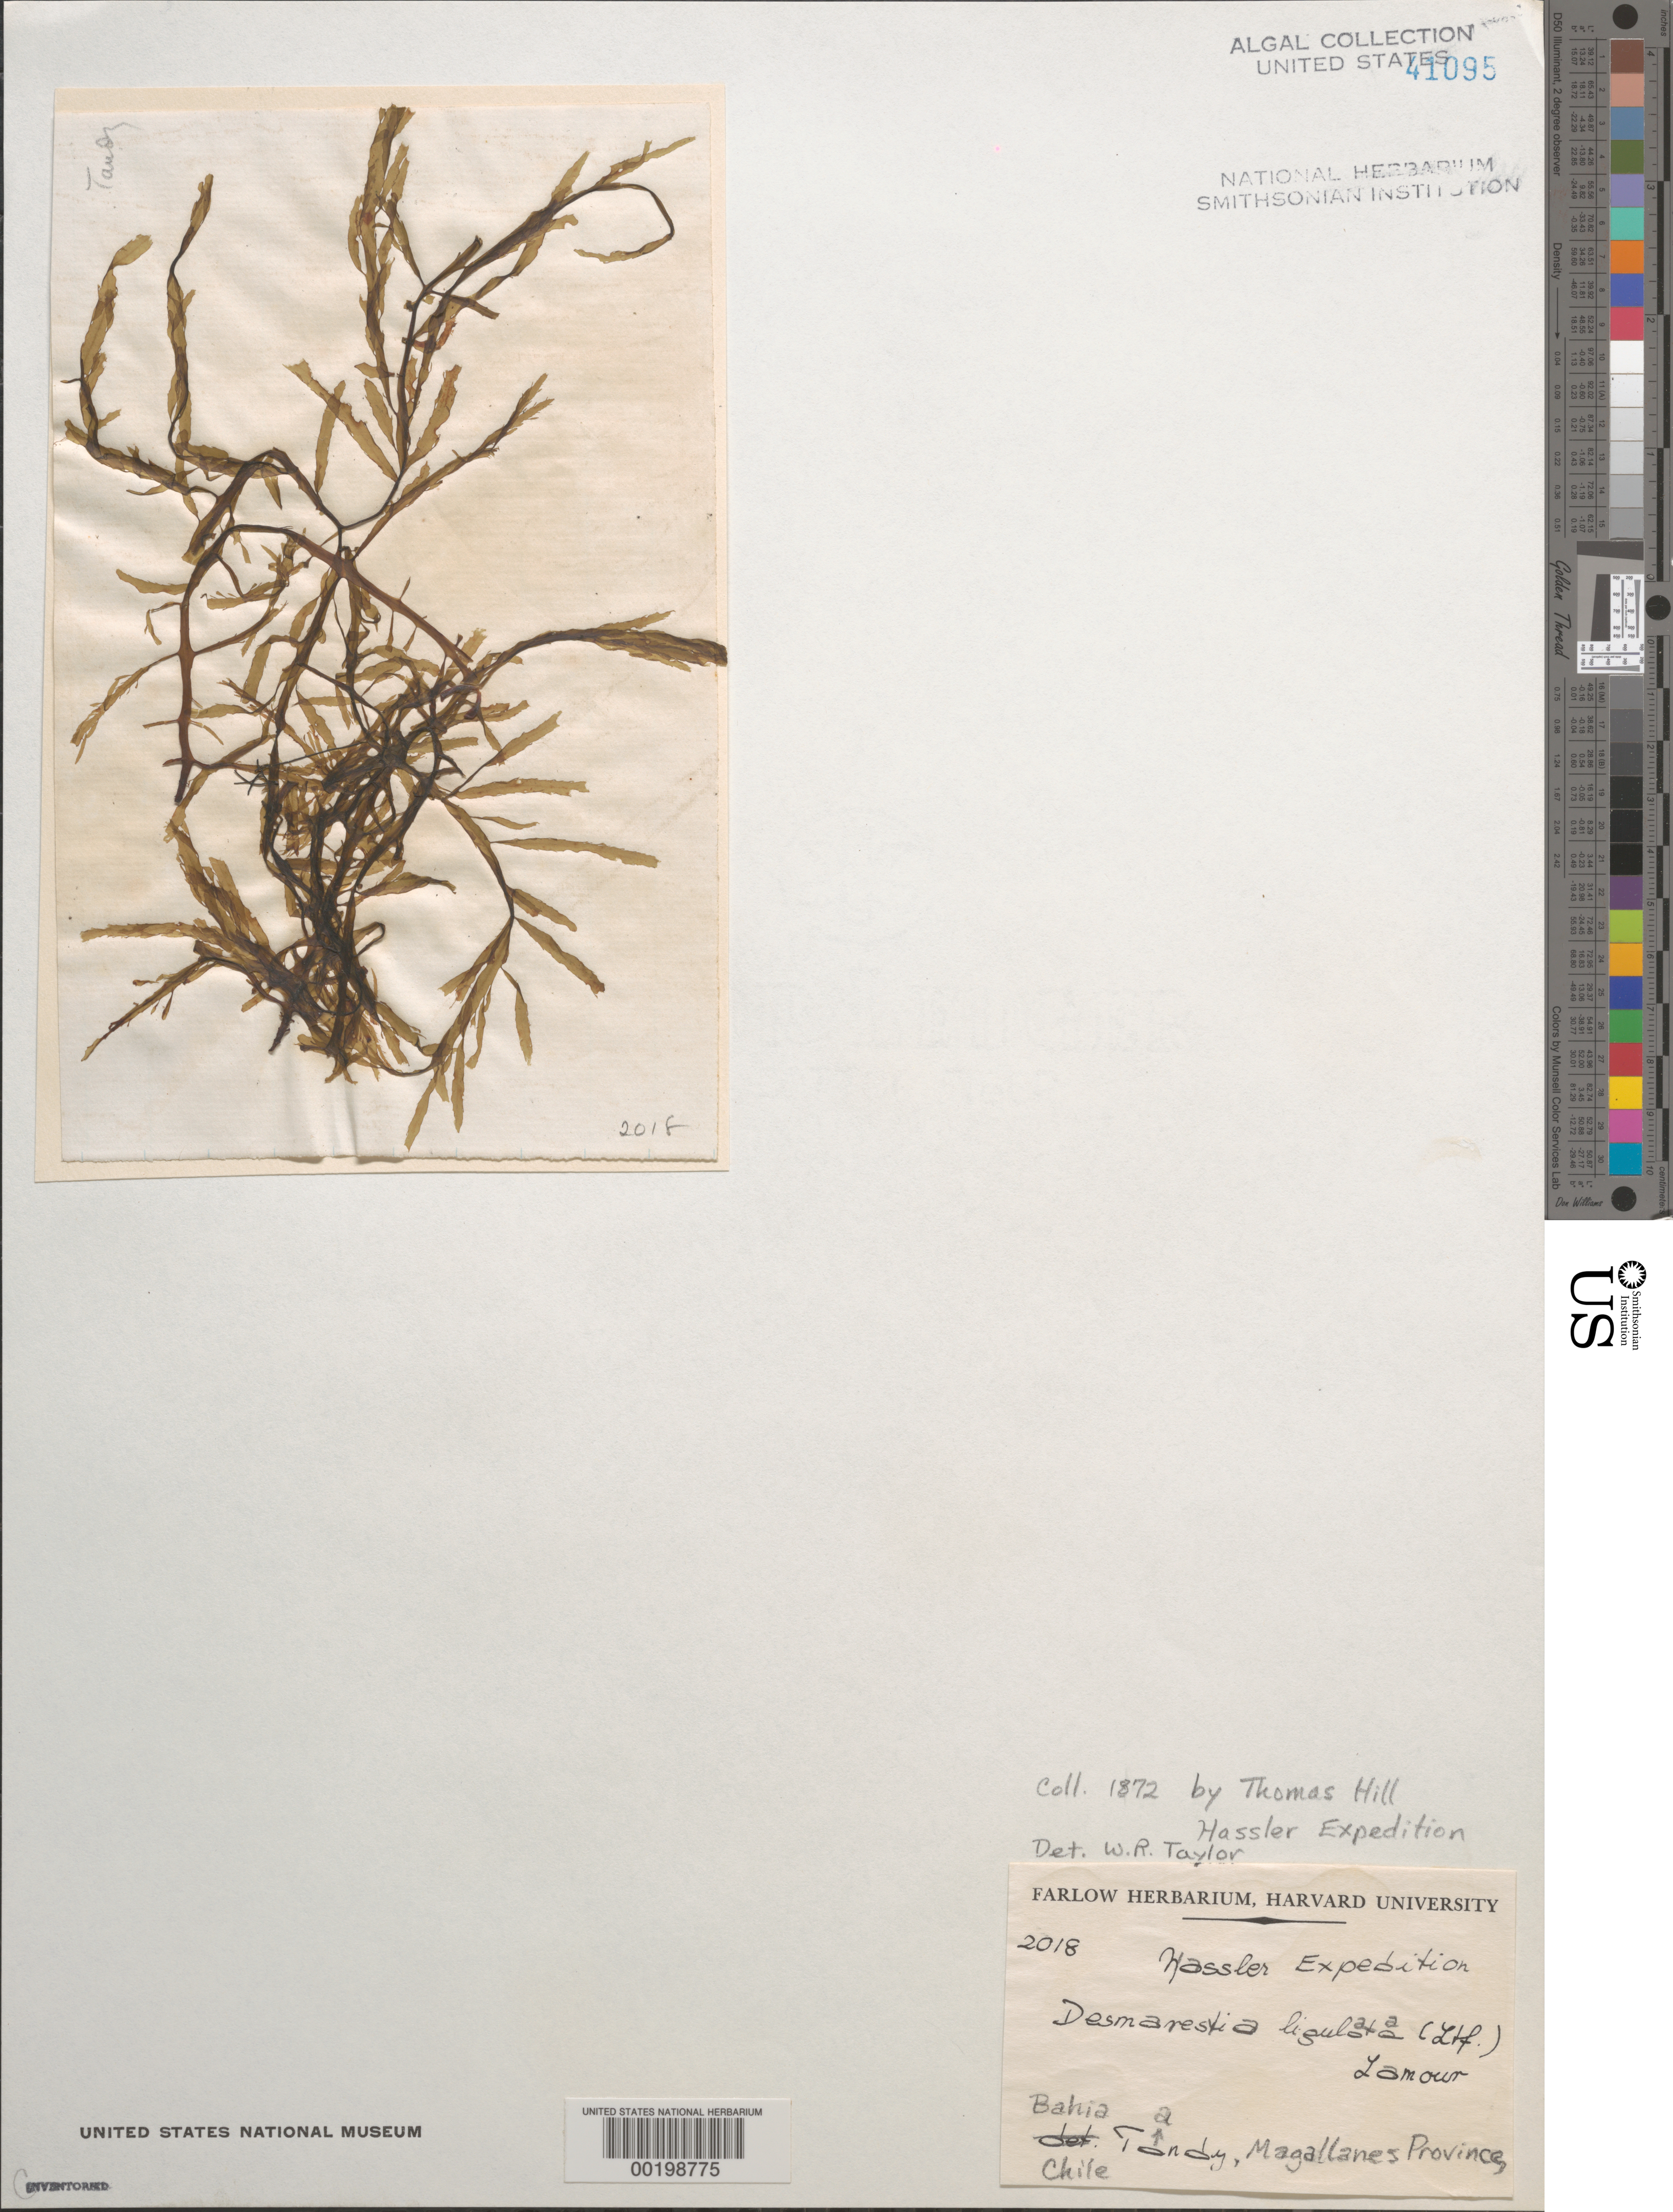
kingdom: Chromista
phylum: Ochrophyta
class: Phaeophyceae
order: Desmarestiales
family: Desmarestiaceae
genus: Desmarestia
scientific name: Desmarestia ligulata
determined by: Taylor, William R.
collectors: T. Hill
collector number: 2018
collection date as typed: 1872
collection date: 1872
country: Chile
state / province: Magallanes y de la Antártica Chilena (XII)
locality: Bahia tandy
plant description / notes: Hassler Expedition, 1871-1872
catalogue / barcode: US 41095